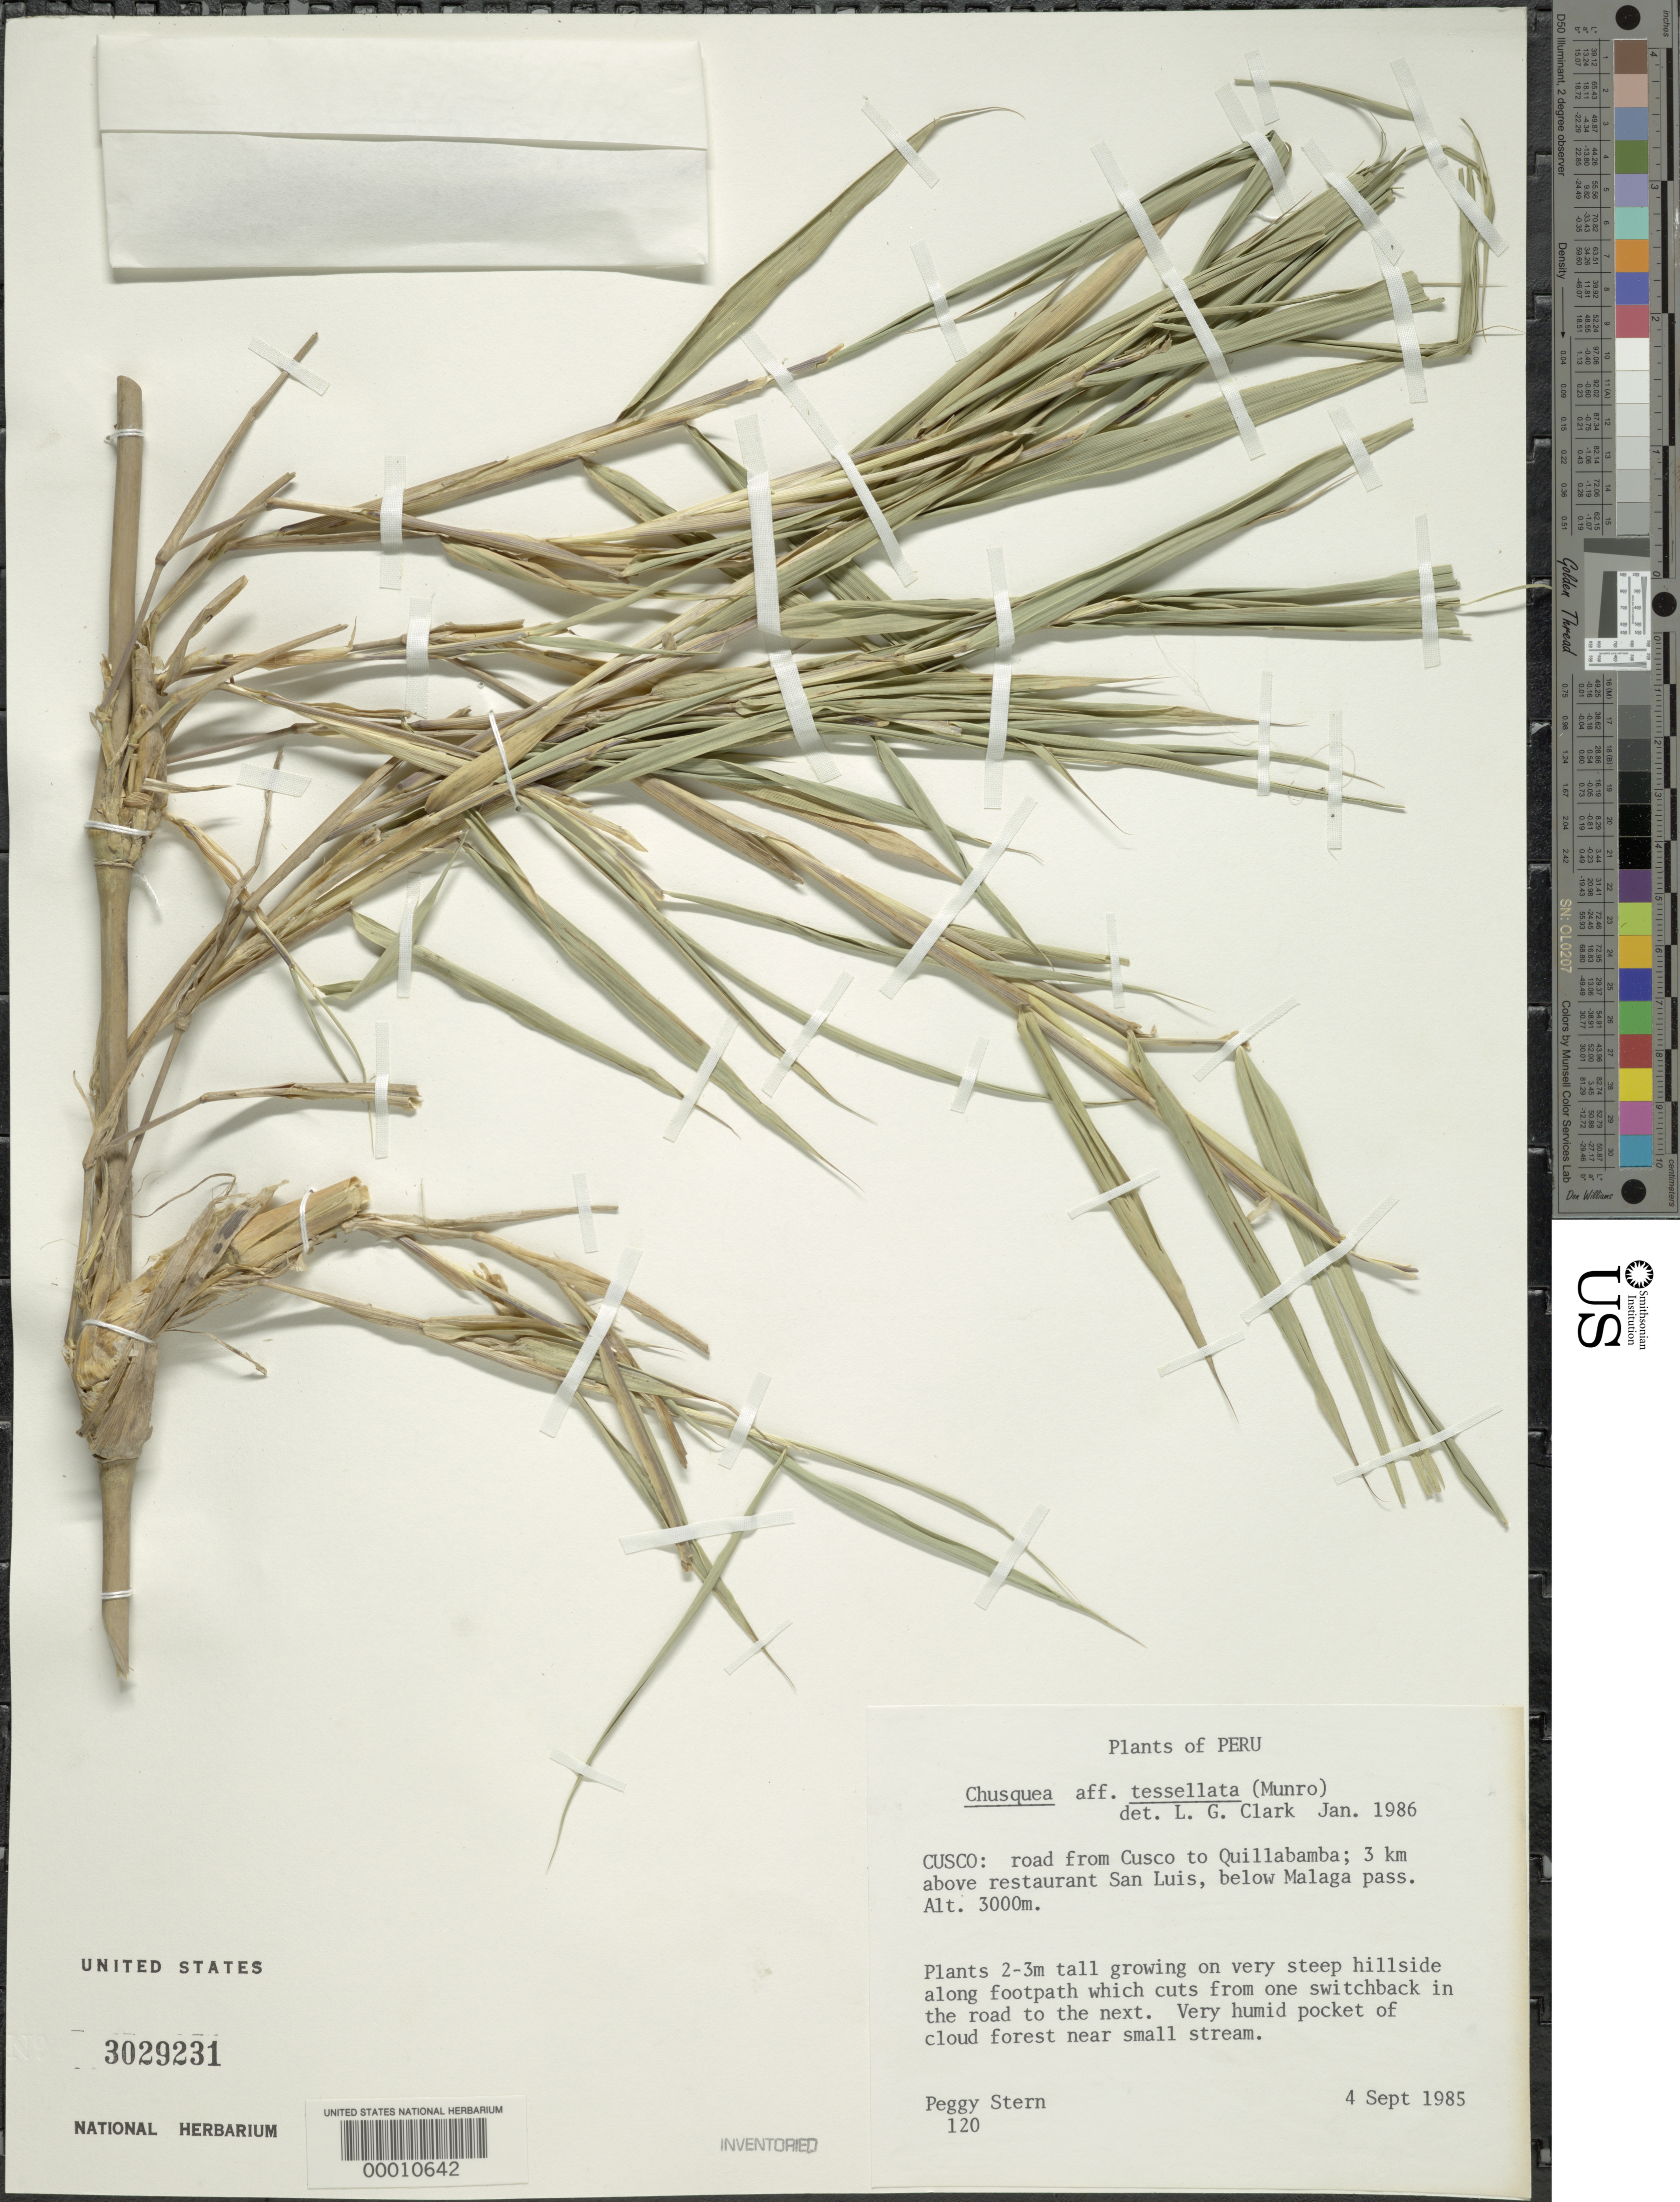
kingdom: Plantae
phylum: Tracheophyta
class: Liliopsida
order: Poales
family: Poaceae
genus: Chusquea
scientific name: Chusquea tessellata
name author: Munro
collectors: P. Stern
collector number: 120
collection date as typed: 04 Sep 1985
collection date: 1985-09-04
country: Peru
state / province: Cusco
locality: Cusco / Quillabamba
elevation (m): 3000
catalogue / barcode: US 3029231